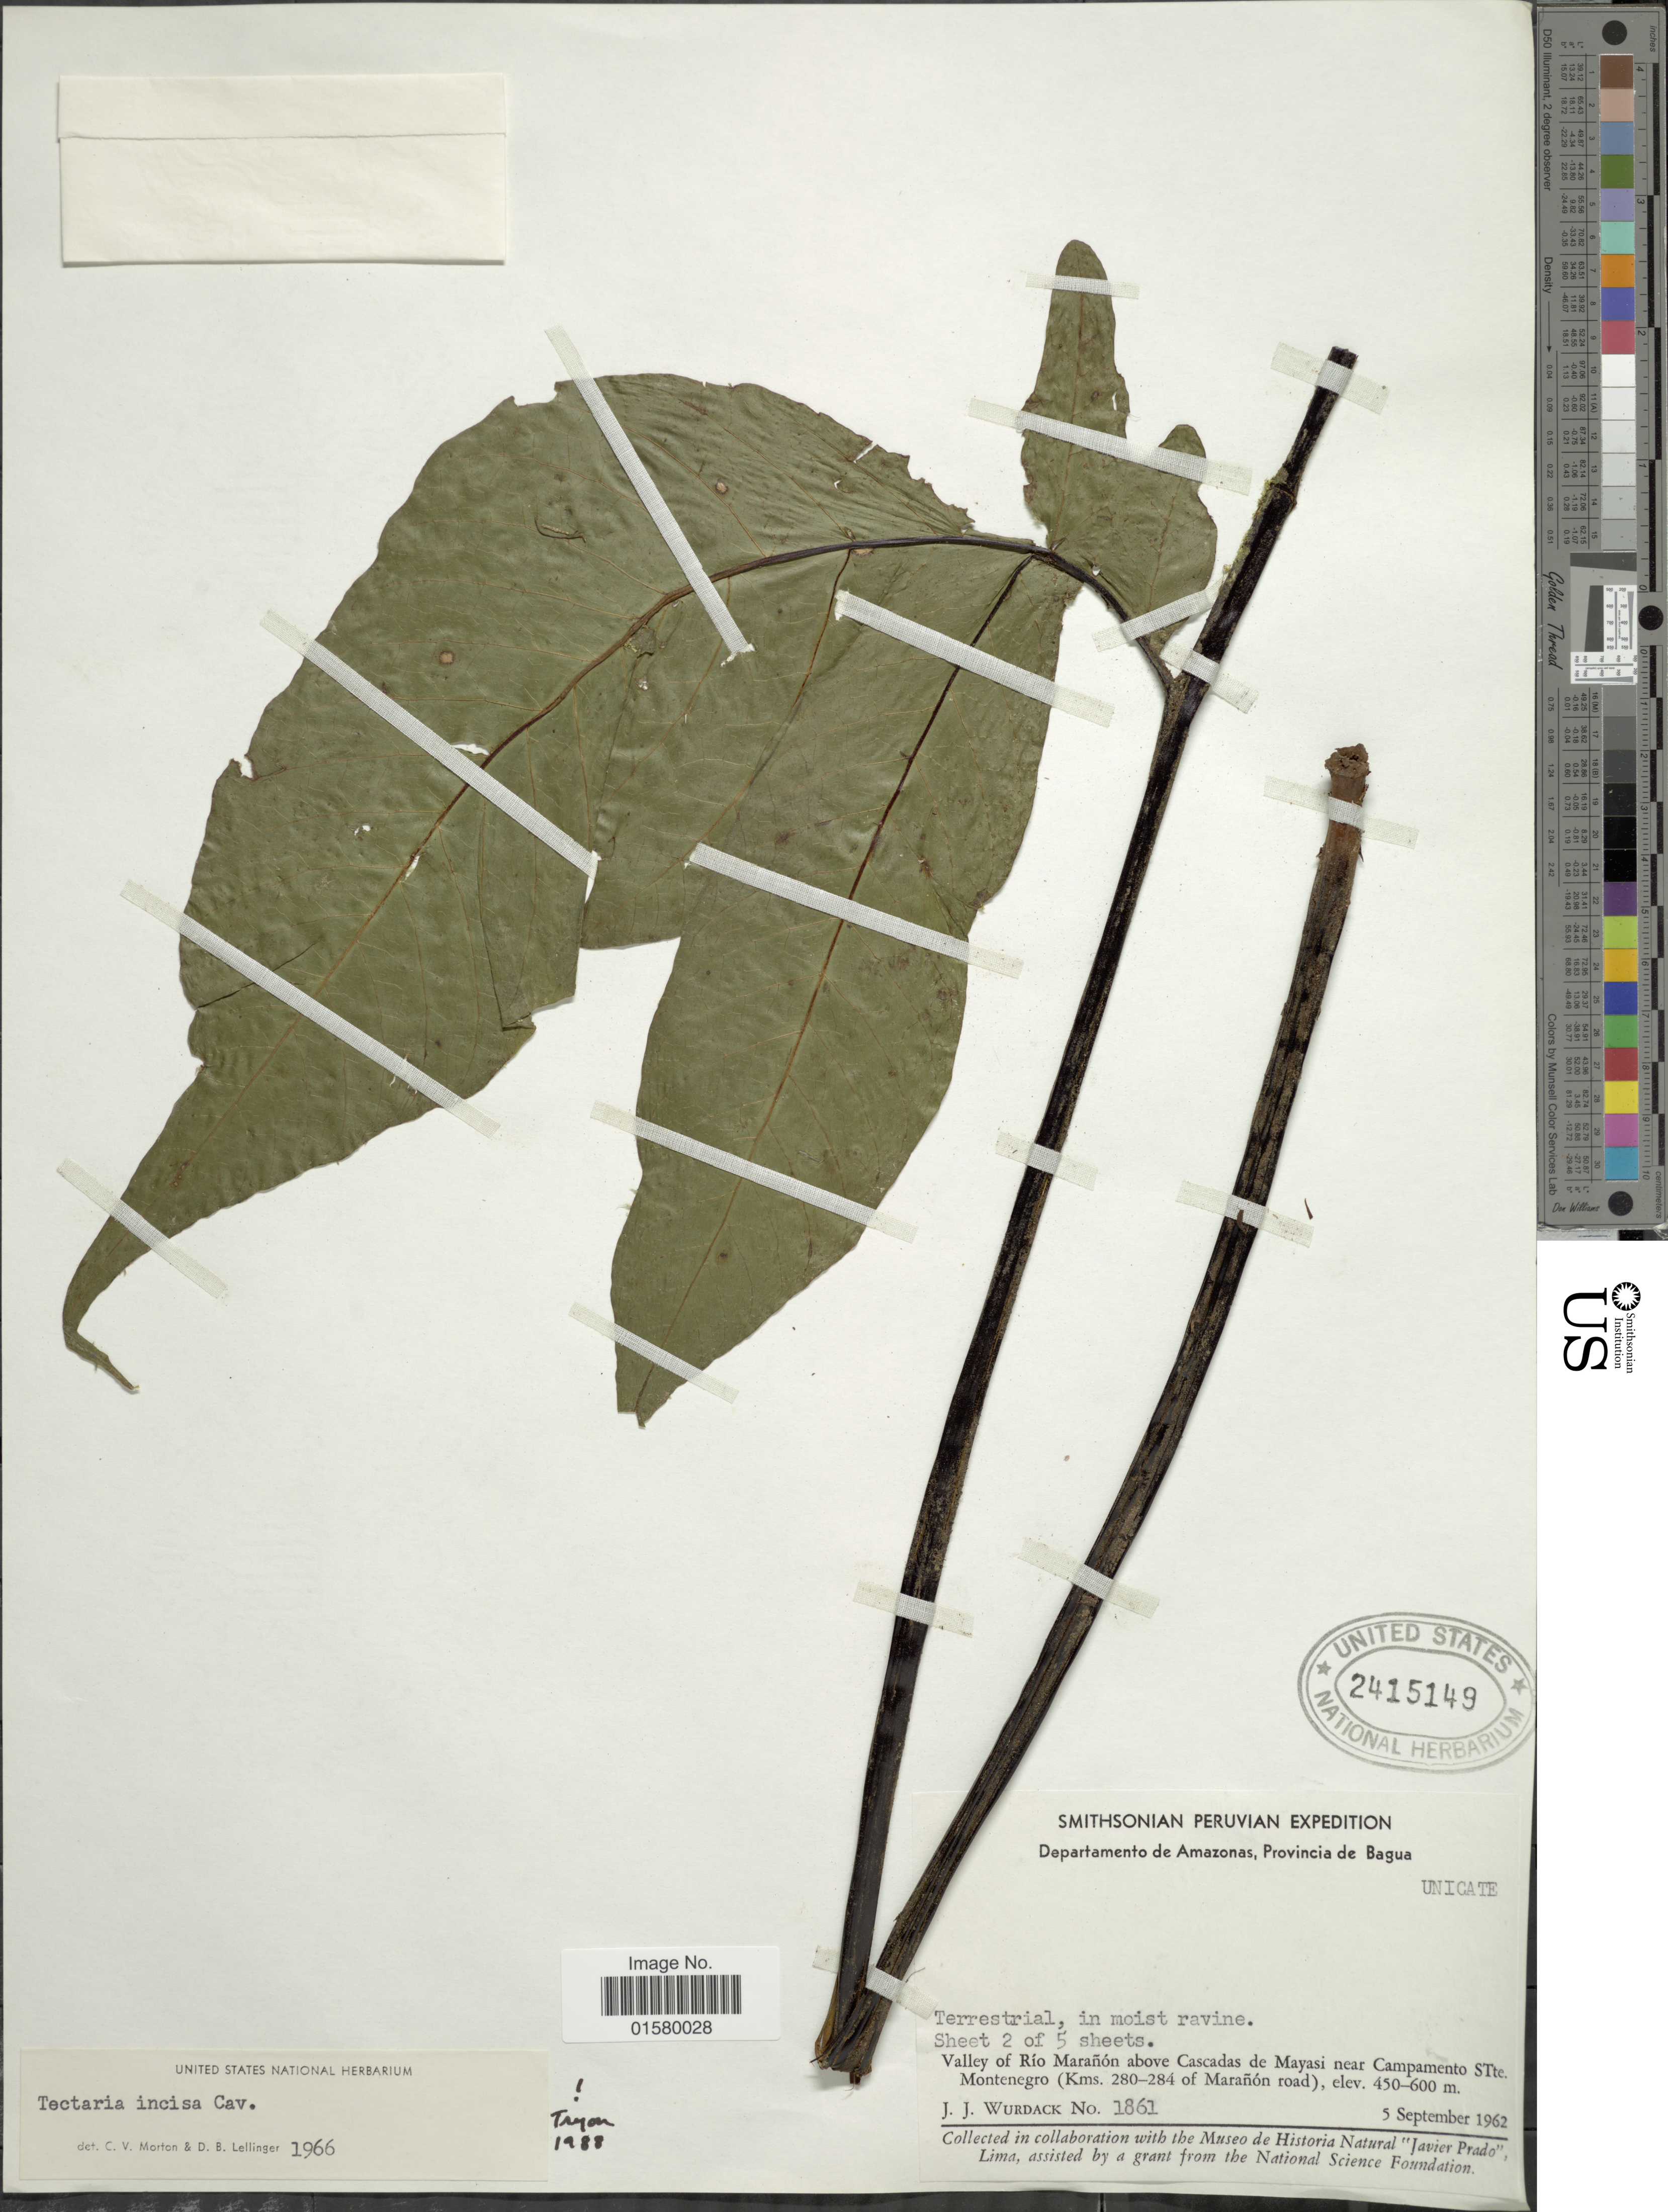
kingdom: Plantae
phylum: Tracheophyta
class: Polypodiopsida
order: Polypodiales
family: Tectariaceae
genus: Tectaria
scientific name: Tectaria sp.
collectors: J. J. Wurdack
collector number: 1861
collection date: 1962-09-05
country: Peru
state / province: Amazonas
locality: Departamento de Amazonas, Provincia de Bagua, Valley of Rio Maranon above Cascades de Mayasi near Campamento STte, Montenegro (kms. 280-284 of Maranon road)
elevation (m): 450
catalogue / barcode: US 2415149